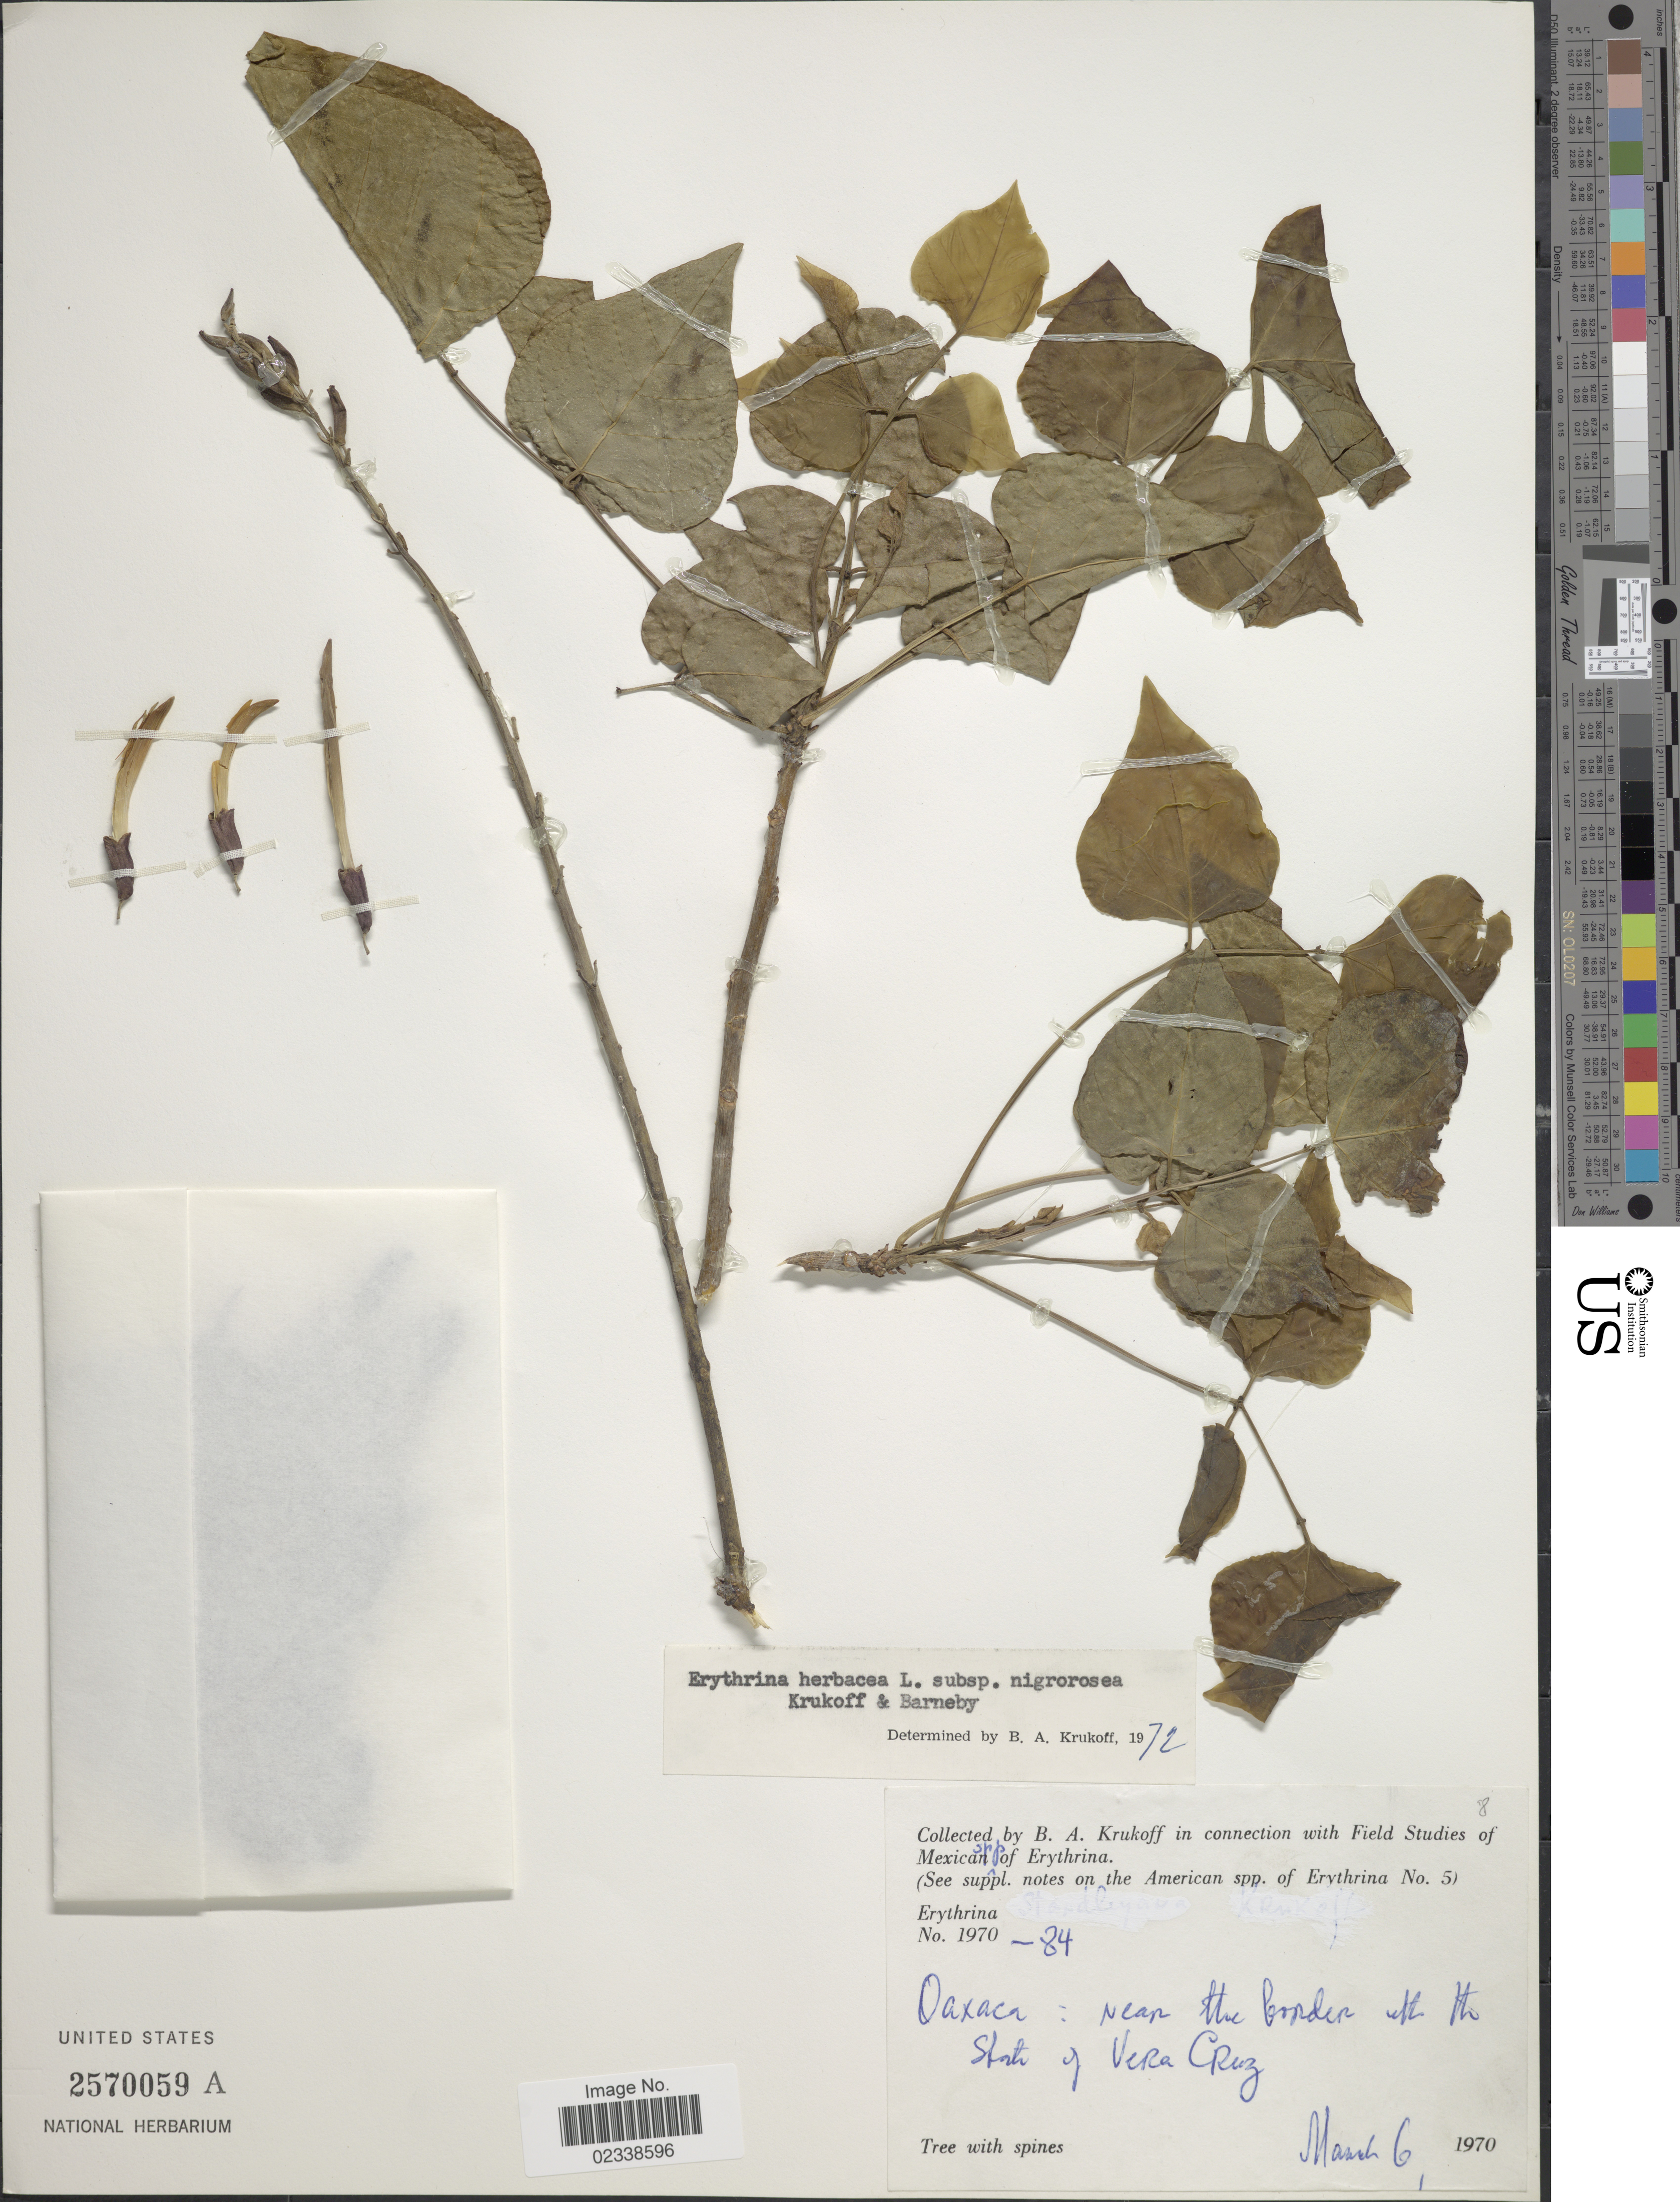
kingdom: Plantae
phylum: Tracheophyta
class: Magnoliopsida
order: Fabales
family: Fabaceae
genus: Erythrina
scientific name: Erythrina herbacea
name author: L.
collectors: B. A. Krukoff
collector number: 1970-84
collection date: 1970-03-06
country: Mexico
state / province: Oaxaca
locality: Near the border with the State of Vera Cruz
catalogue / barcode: US 2570059A